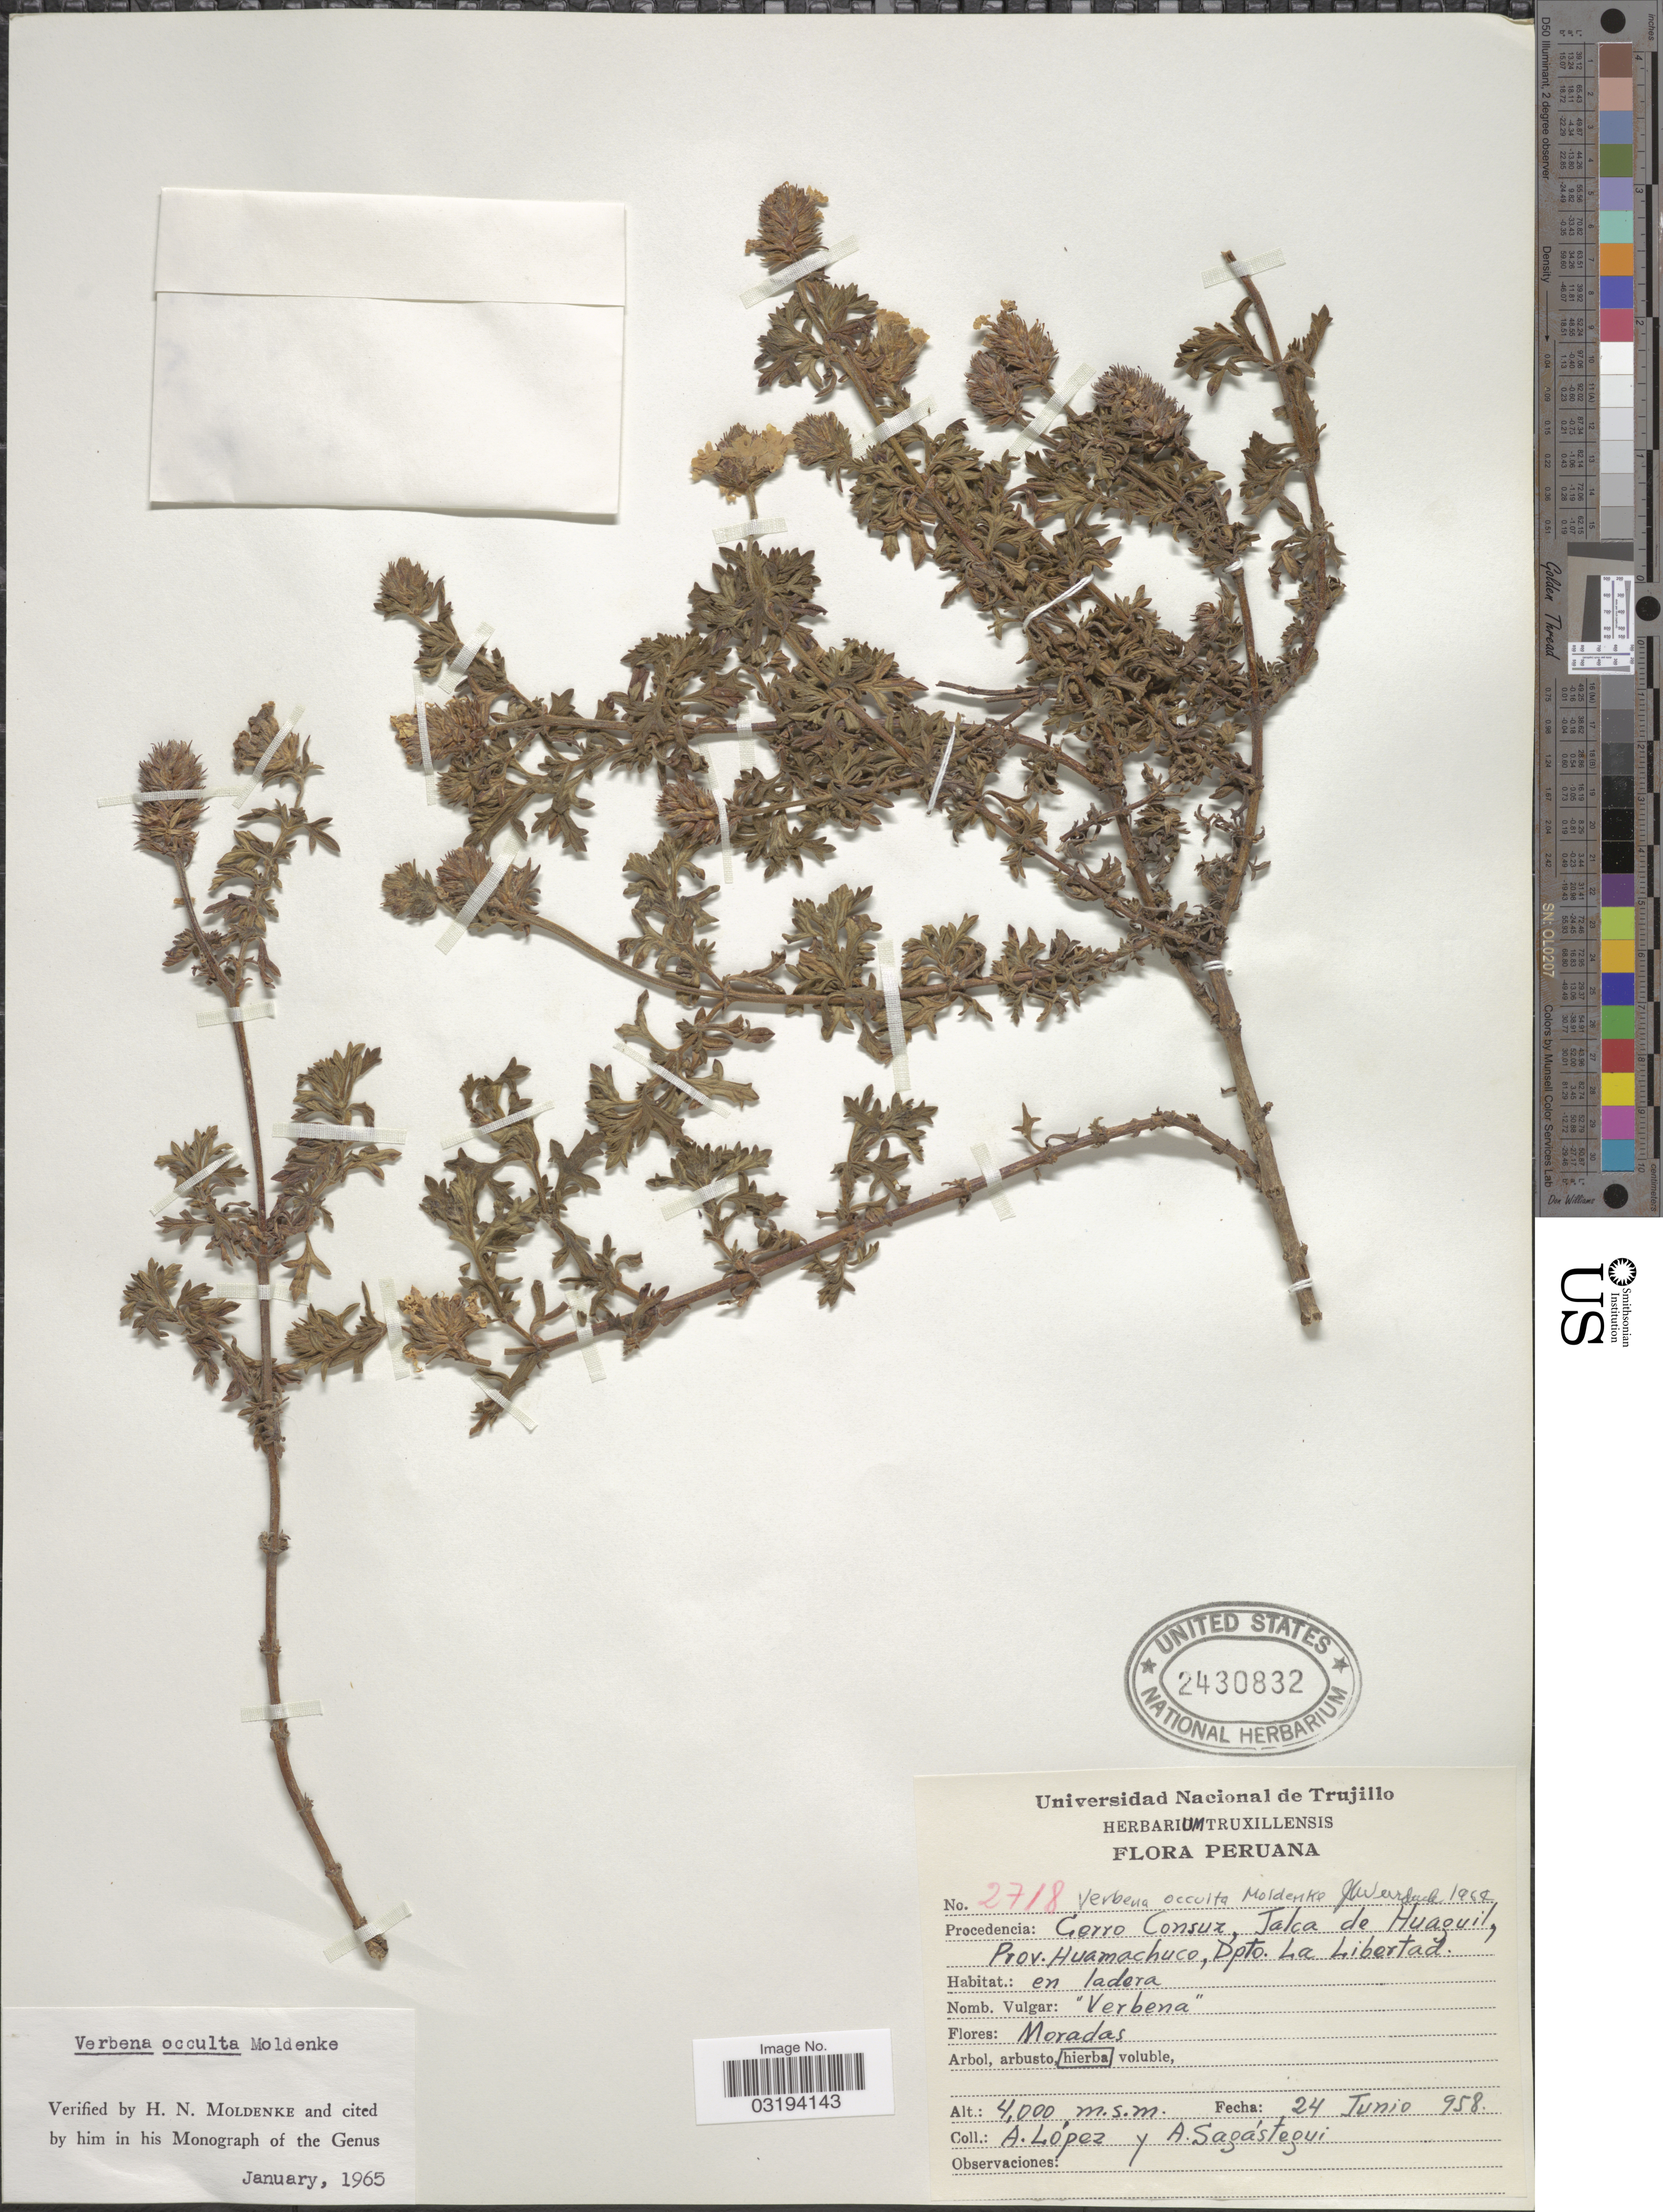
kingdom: Plantae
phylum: Tracheophyta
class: Magnoliopsida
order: Lamiales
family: Verbenaceae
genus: Verbena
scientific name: Verbena occulta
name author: Moldenke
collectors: A. López & A. Sagastegui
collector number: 2718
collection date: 1958-06-24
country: Peru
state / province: La Libertad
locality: Procedencia: Cerro Consuz, Jalca de Huaguil, Prov. Huamachuco, Dpto. La Libertad.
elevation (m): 4000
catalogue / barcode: US 2430832